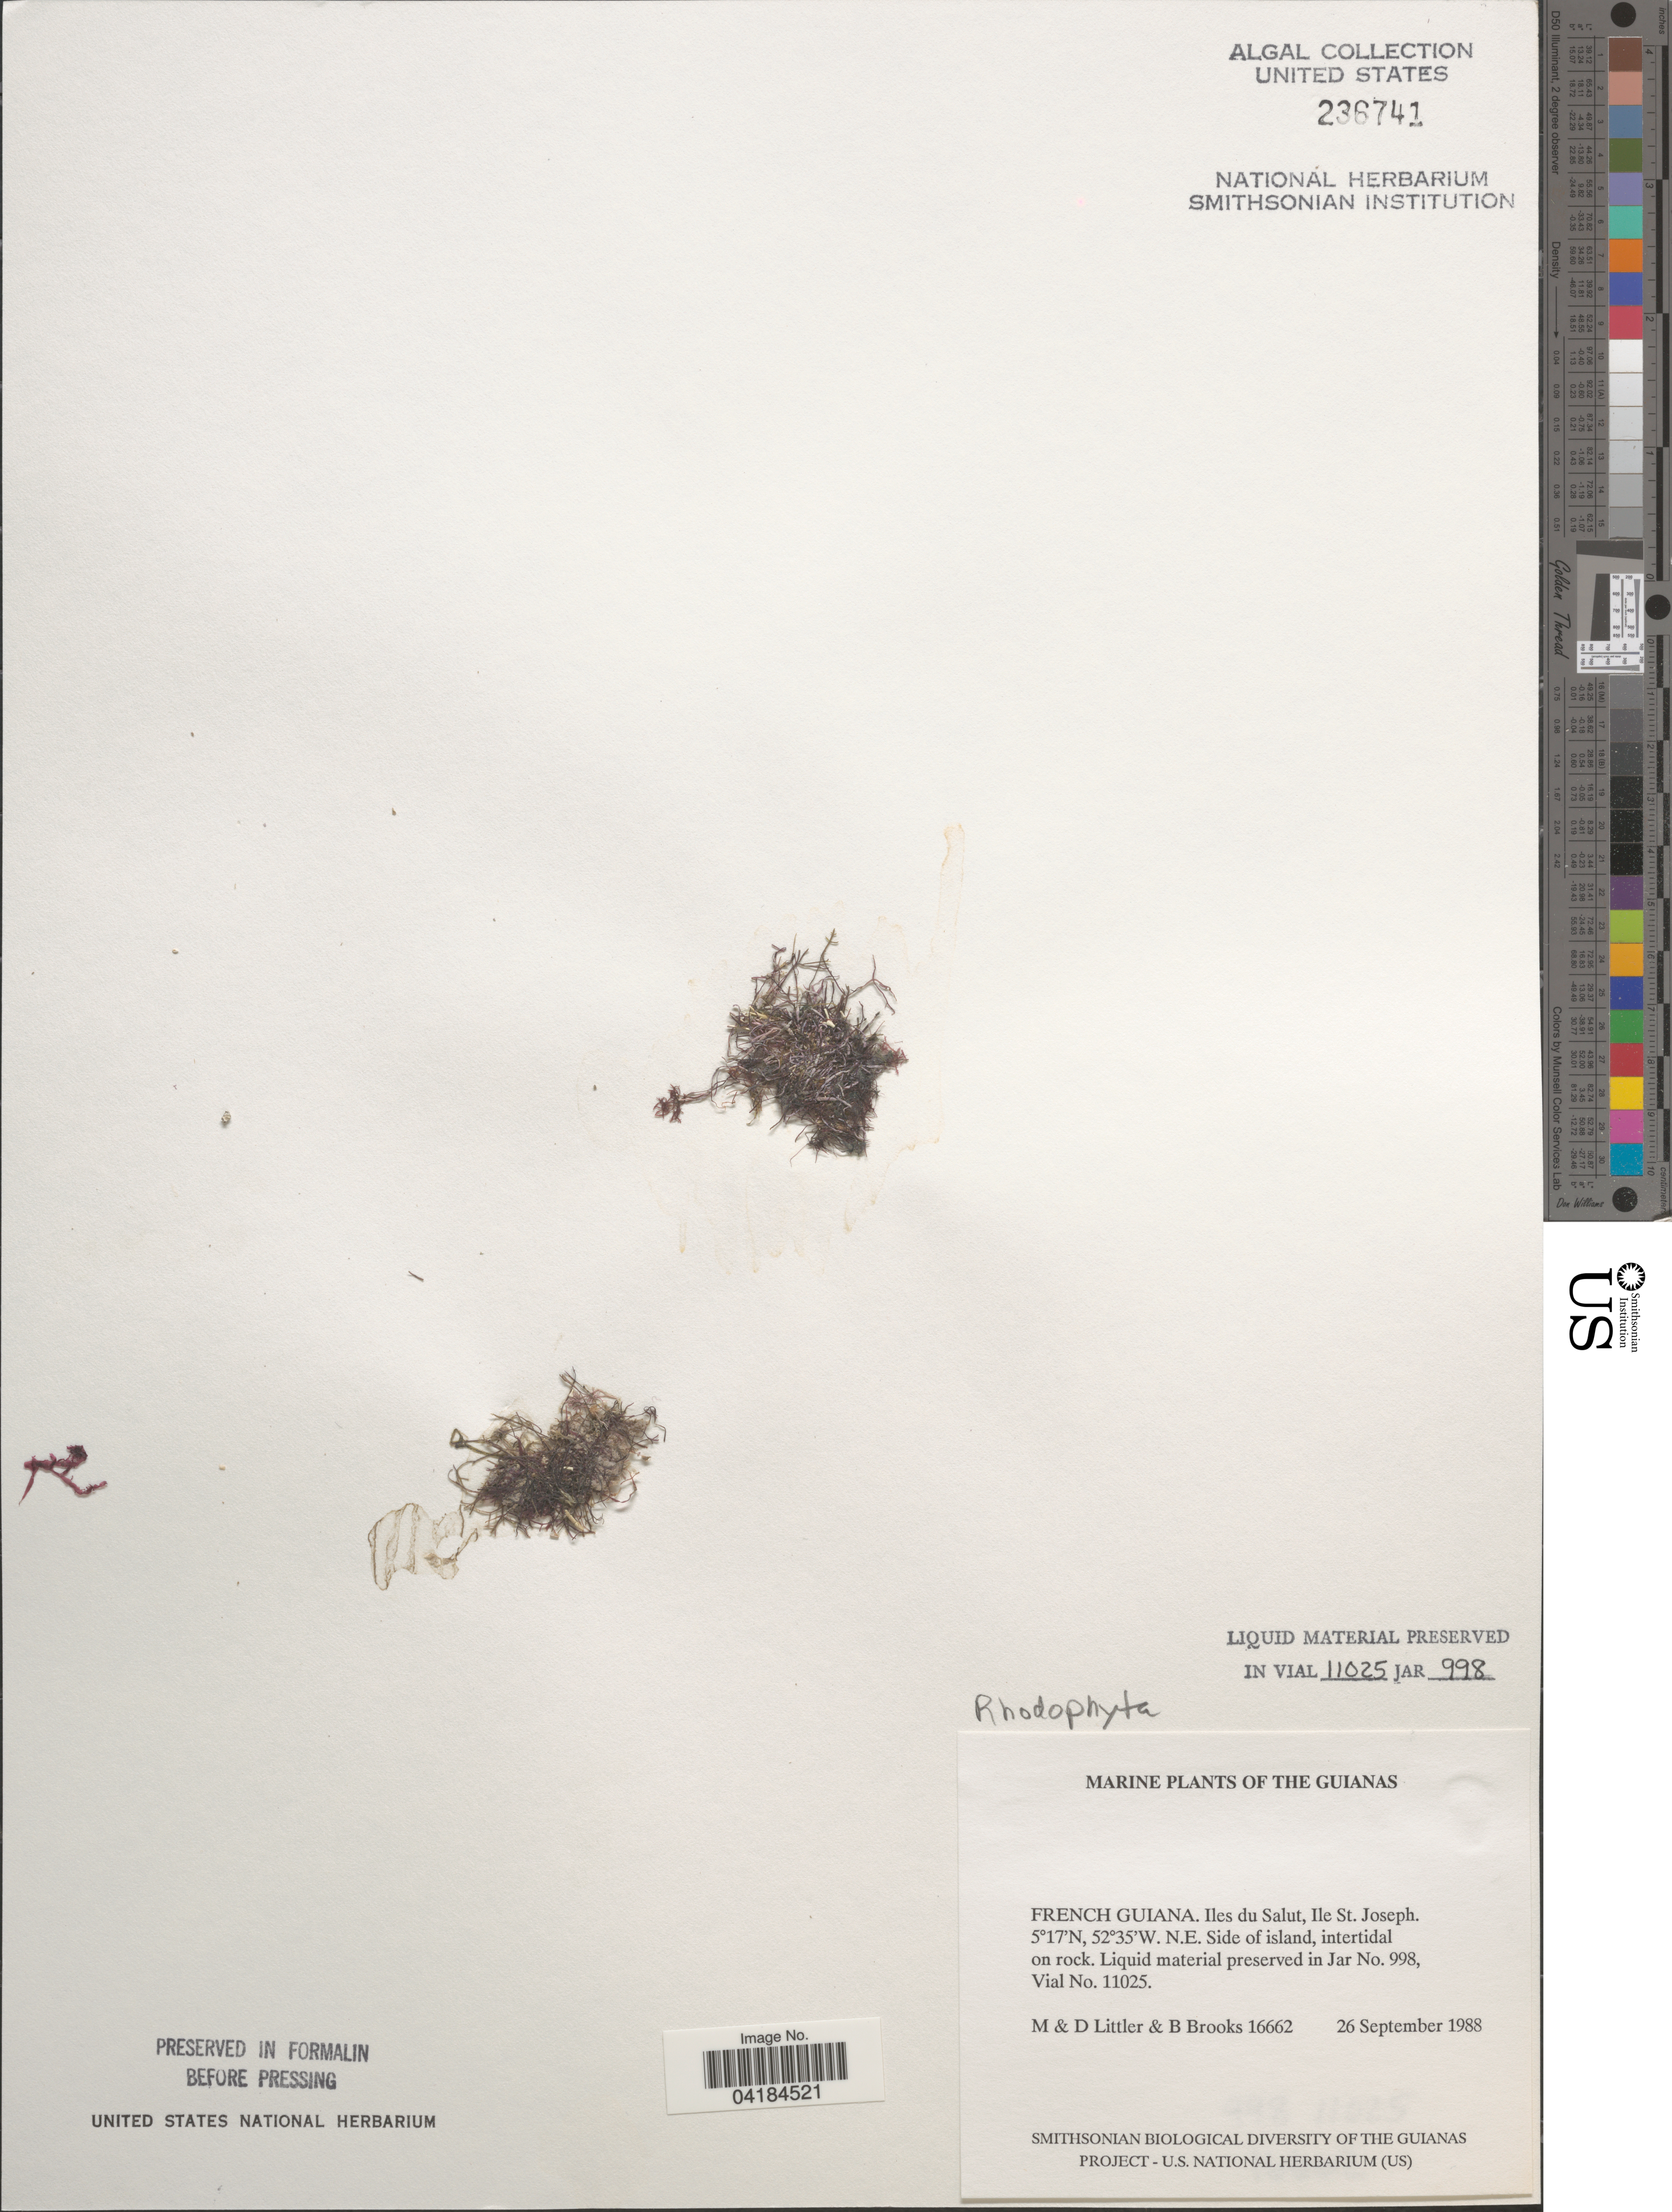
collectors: M. Littler, D. S. Littler & B. Brooks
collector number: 16662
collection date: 1988-09-26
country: French Guiana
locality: The Guianas. Iles du Salut, Ile St. Joseph. N.E. Side of island, intertidal on rock.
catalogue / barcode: US 236741